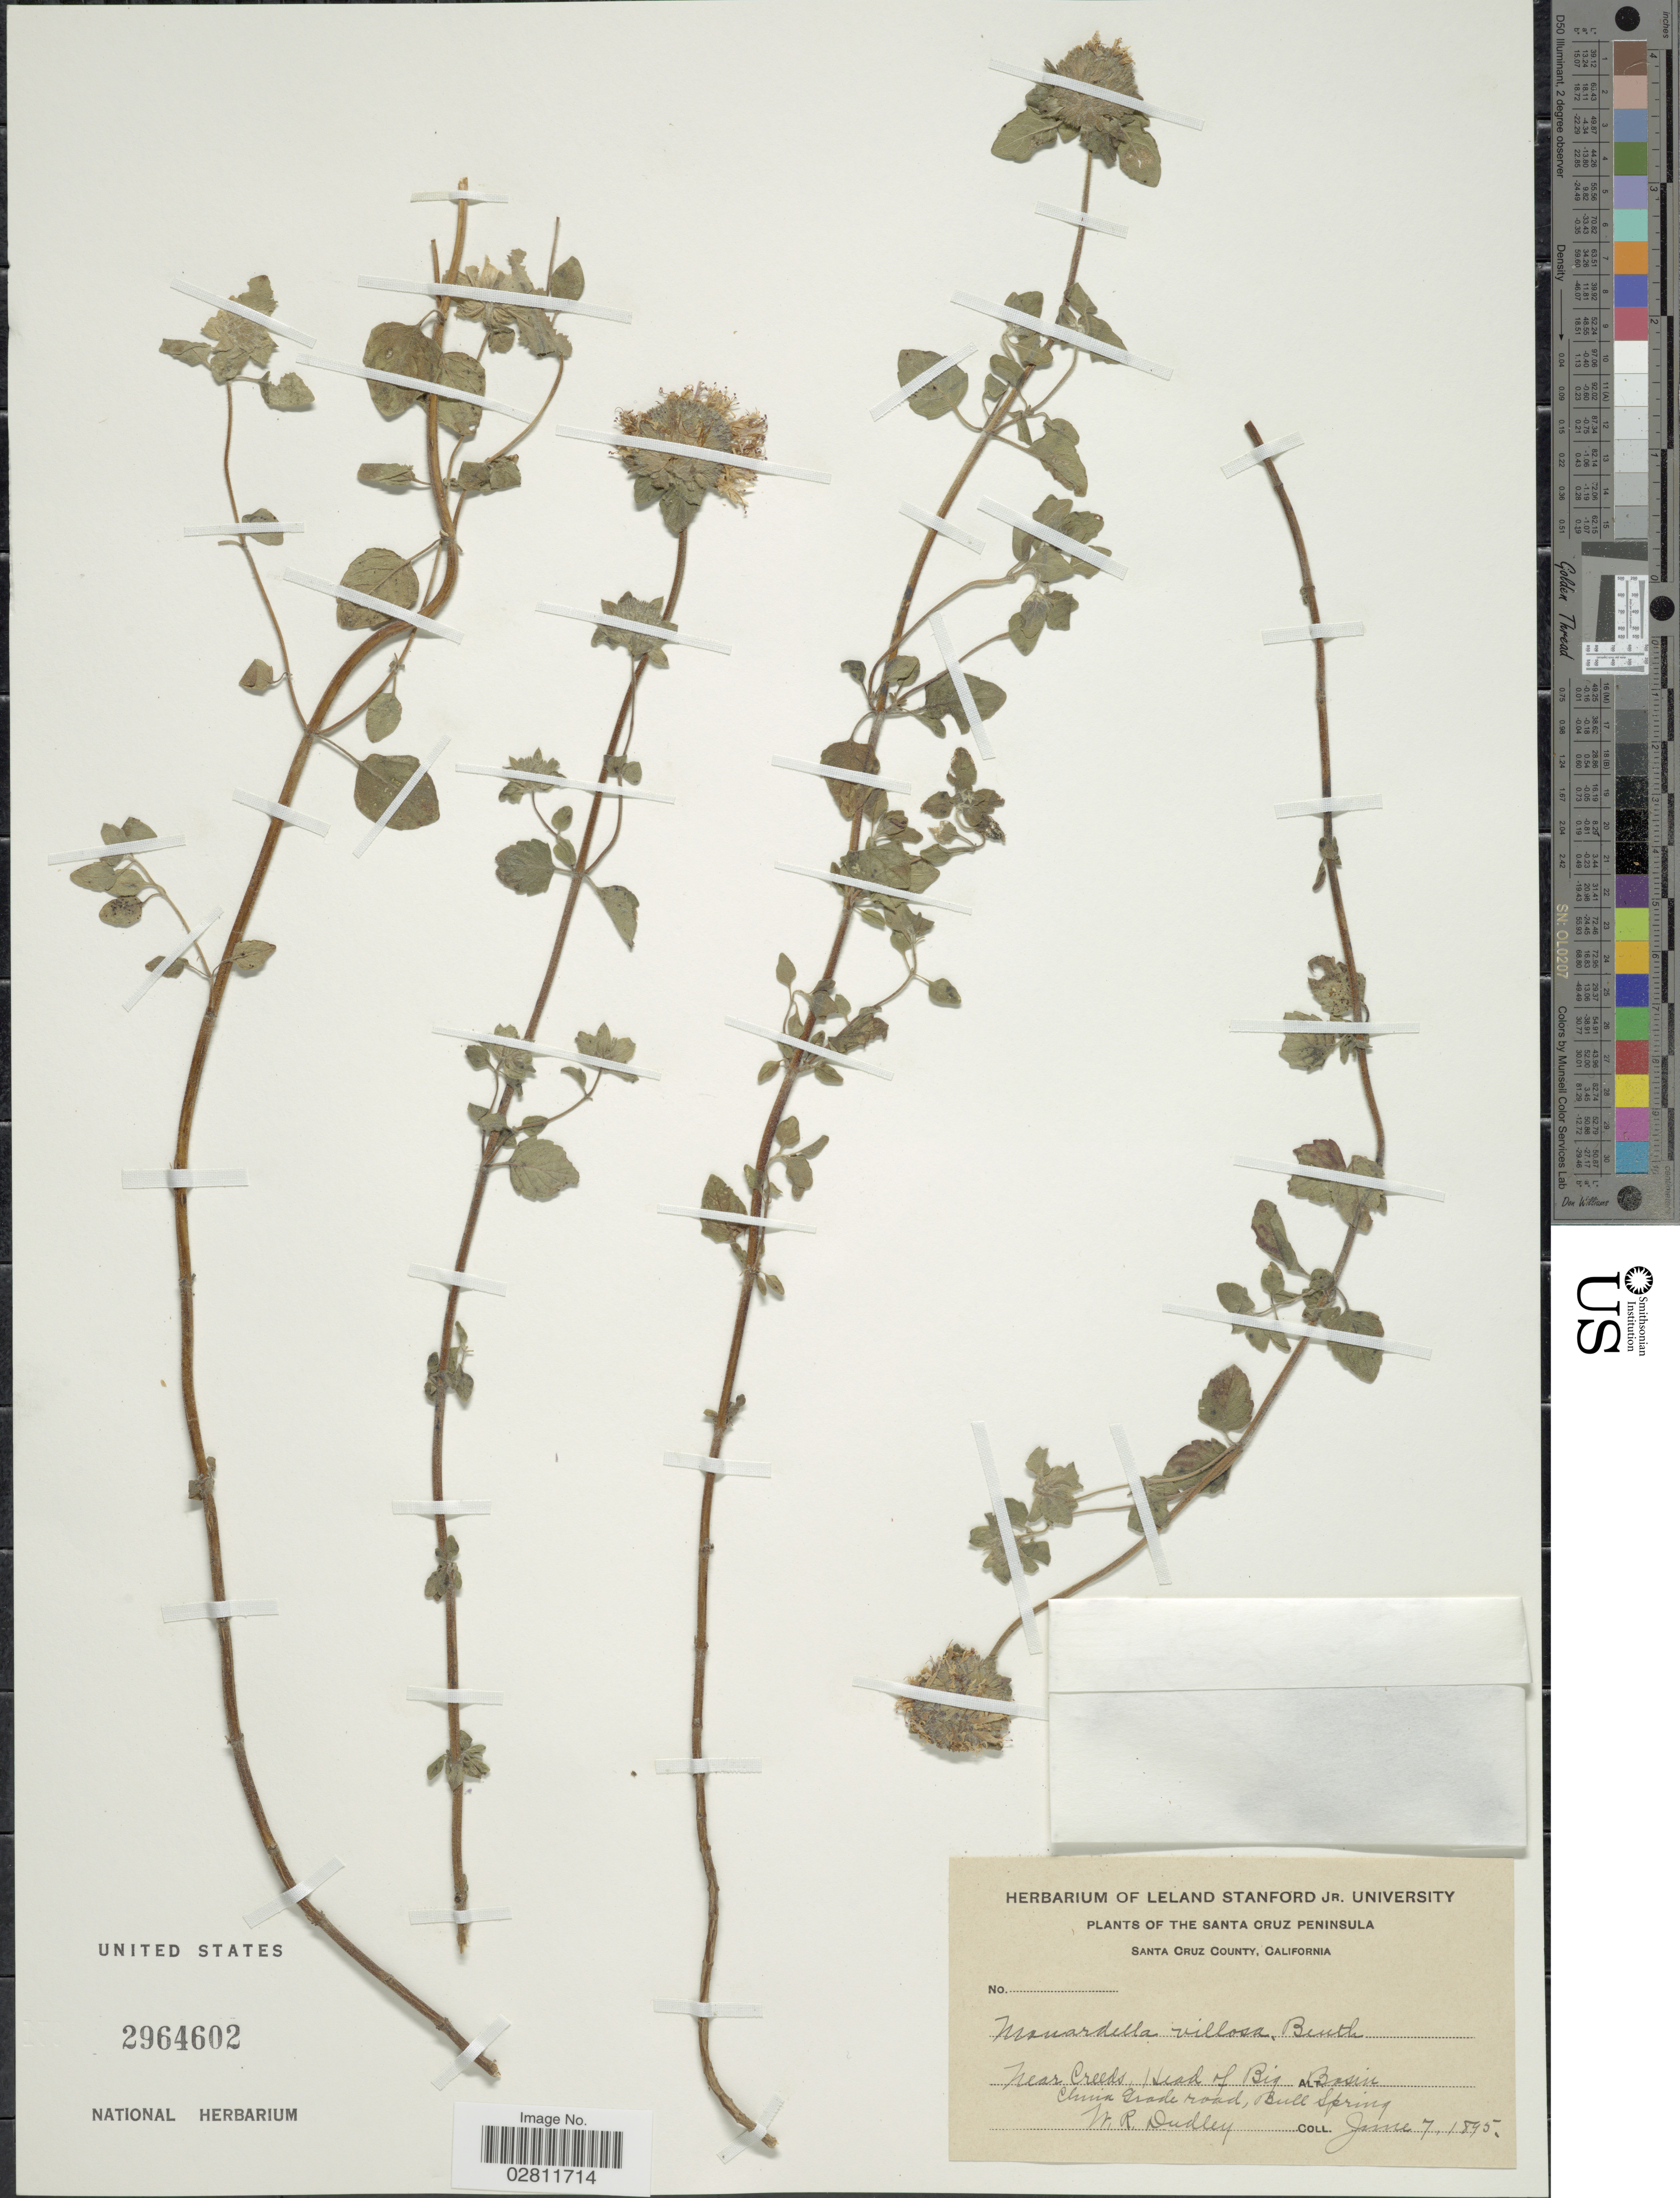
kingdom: Plantae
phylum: Tracheophyta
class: Magnoliopsida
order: Lamiales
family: Lamiaceae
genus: Monardella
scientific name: Monardella villosa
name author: Benth.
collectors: W. Dudley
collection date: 1895-06-07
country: United States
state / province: California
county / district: Santa Cruz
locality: Santa Cruz Peninsula. Santa Cruz County. Near Creeks. Head of Big Basin. China Grade road, Bull Spring.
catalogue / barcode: US 2964602